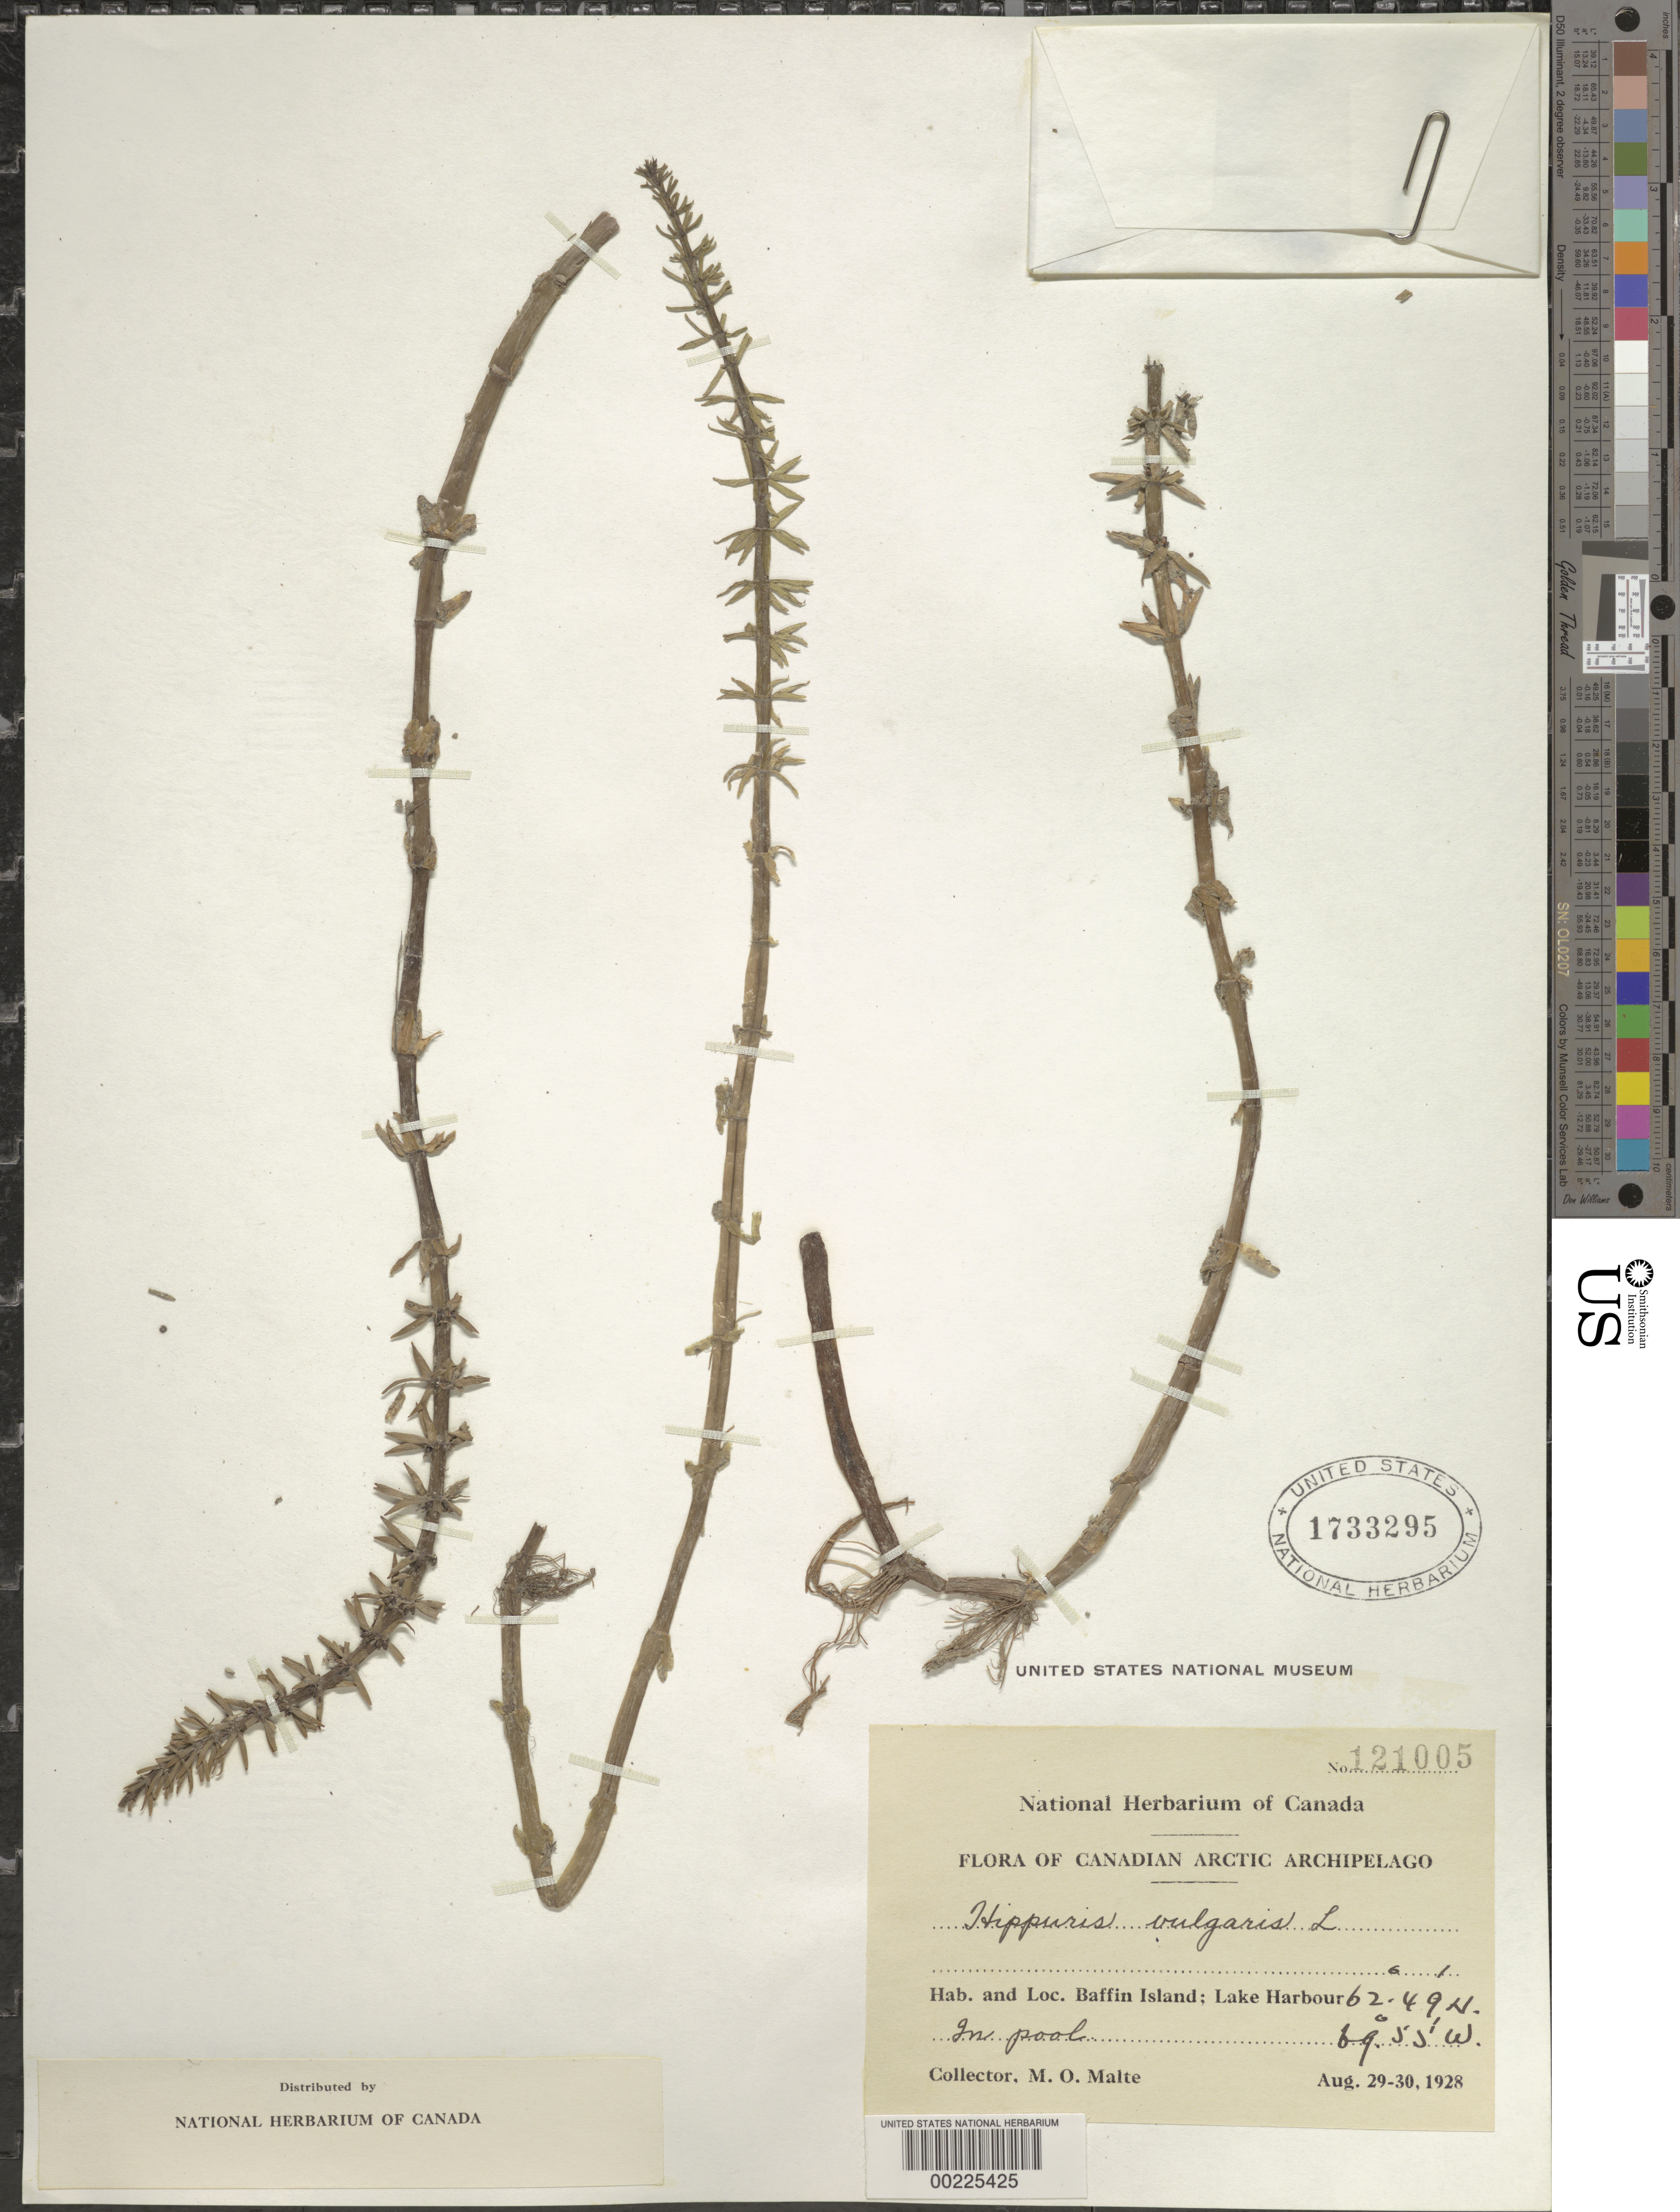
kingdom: Plantae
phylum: Tracheophyta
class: Magnoliopsida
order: Lamiales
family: Plantaginaceae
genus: Hippuris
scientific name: Hippuris vulgaris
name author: L.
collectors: M. Malte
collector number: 121005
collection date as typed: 29 Aug 1928 and 30 Aug 1928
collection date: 1928-08-29,1928-08-30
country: Canada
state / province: Northwest Territories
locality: Baffin island; lake harbour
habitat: In pool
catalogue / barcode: US 1733295